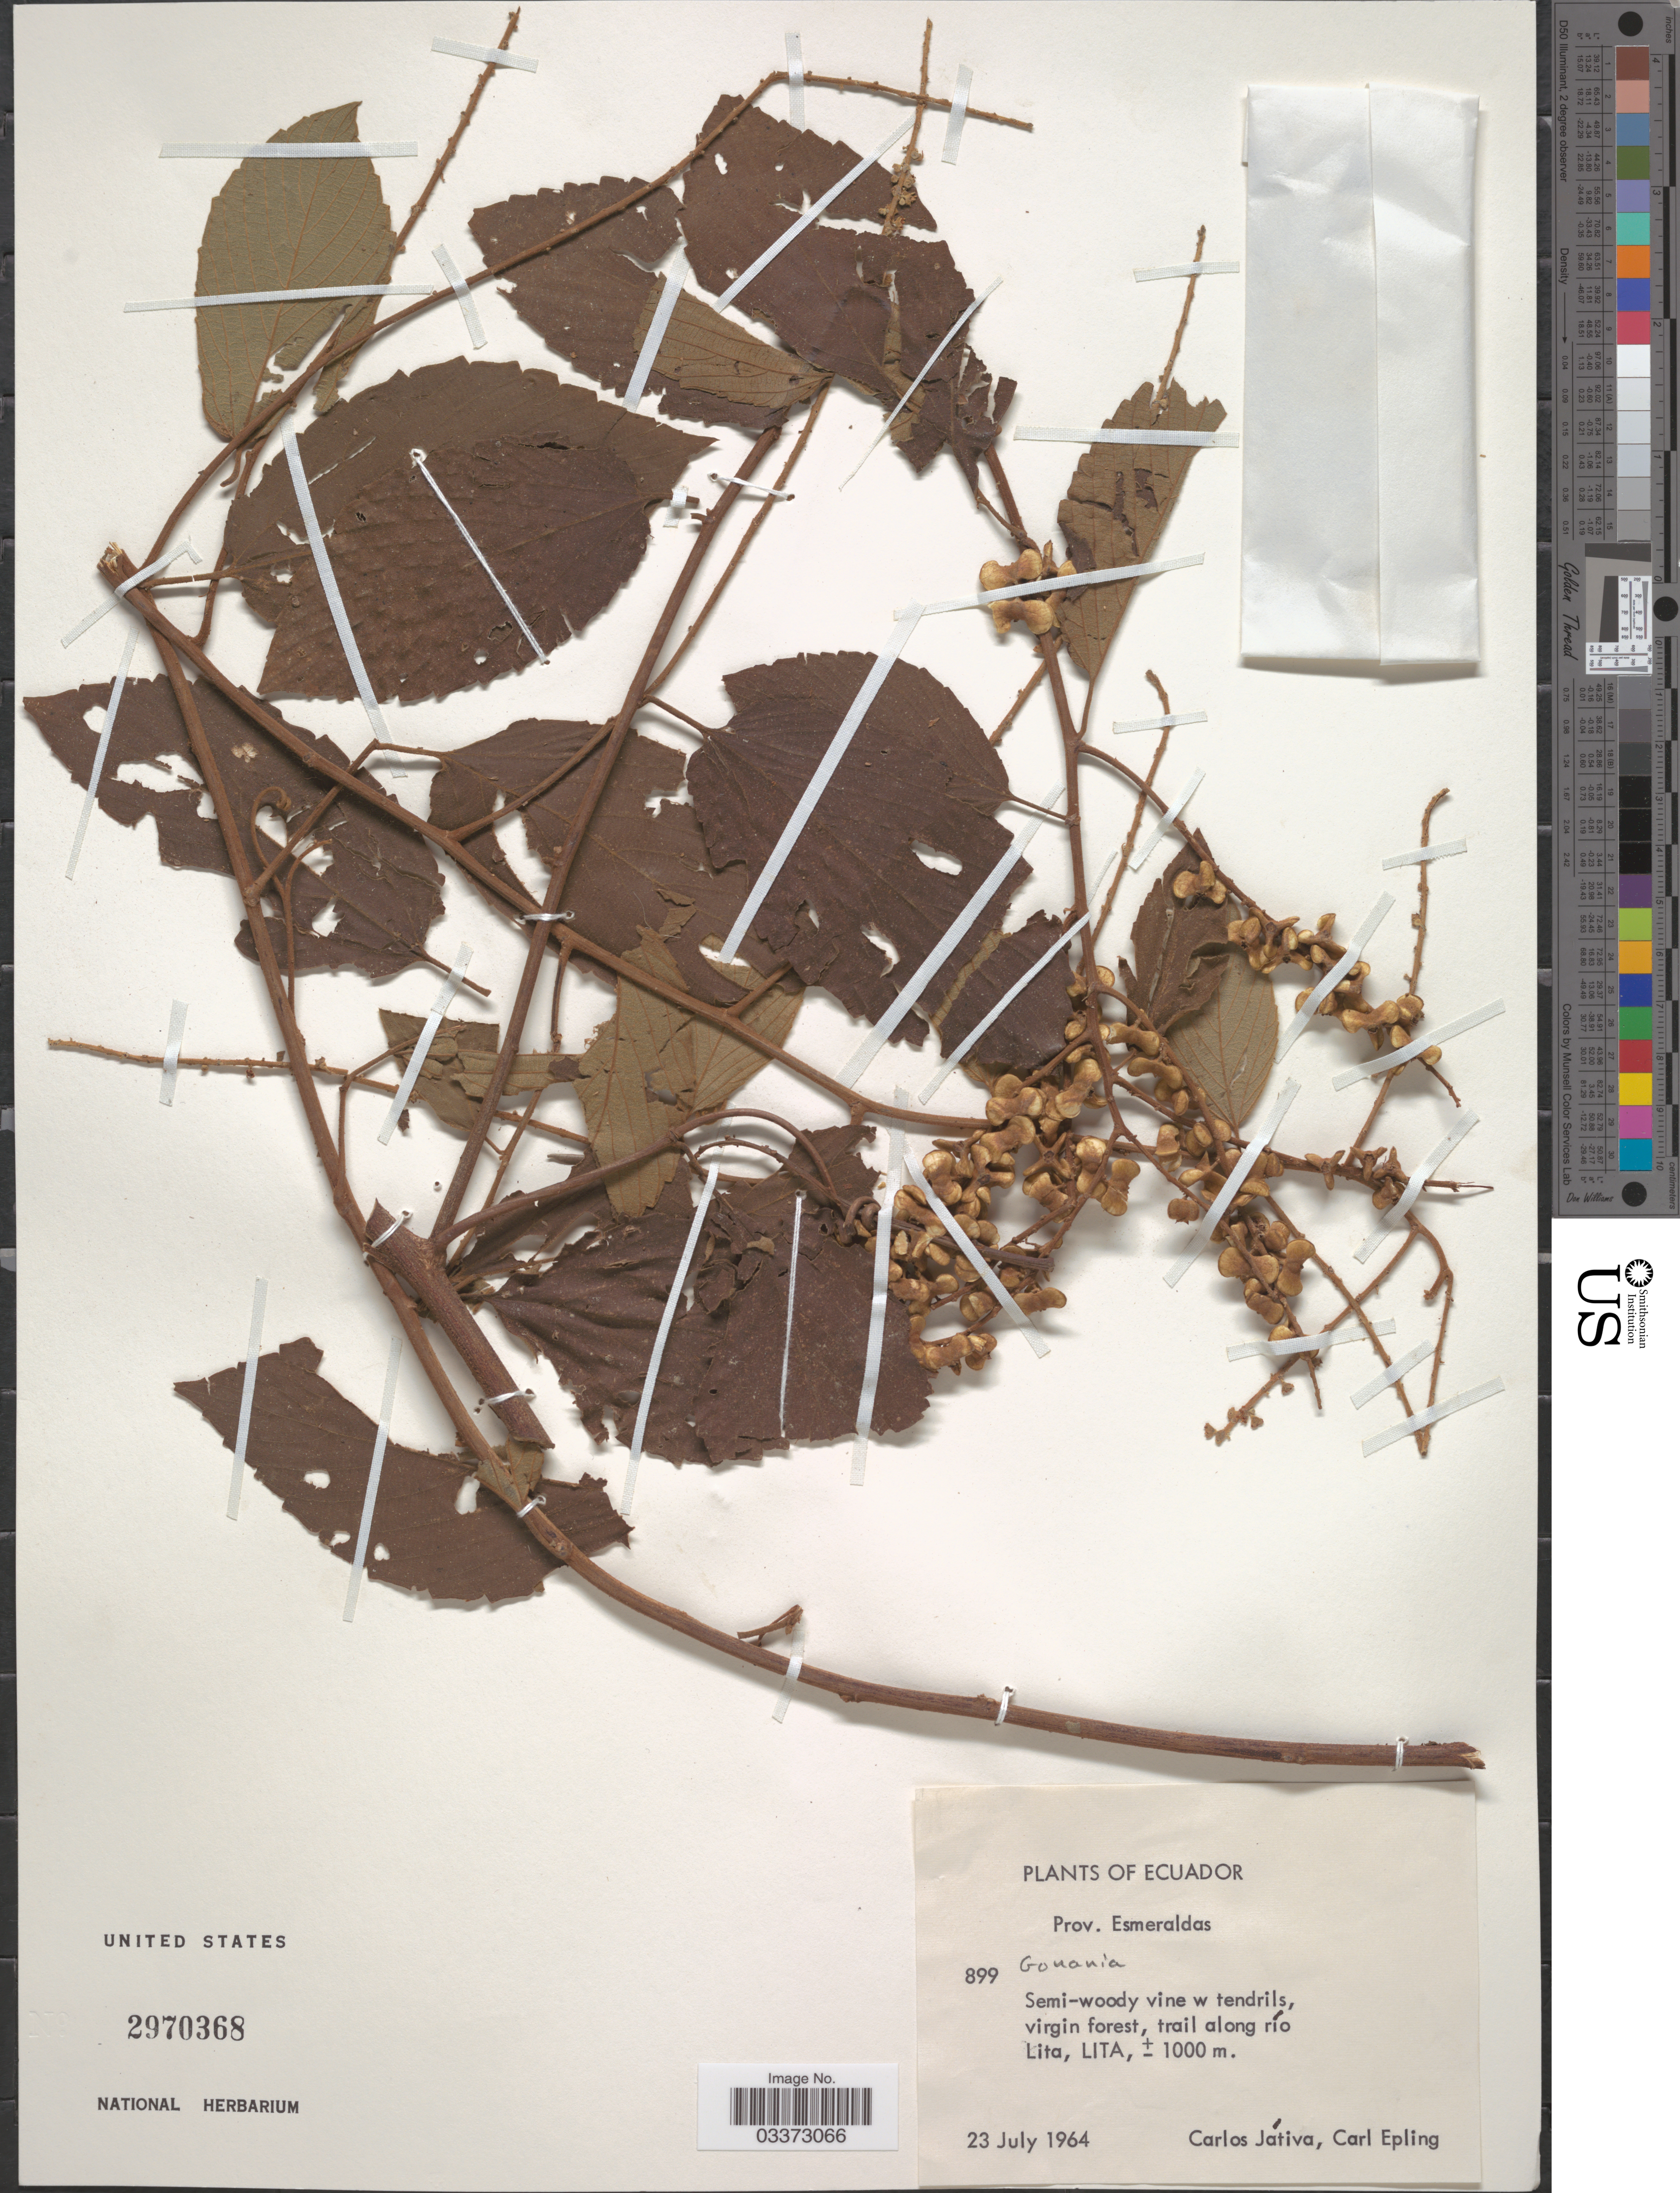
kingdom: Plantae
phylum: Tracheophyta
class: Magnoliopsida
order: Rosales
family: Rhamnaceae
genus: Gouania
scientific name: Gouania sp.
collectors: C. D. Játiva & C. C. Epling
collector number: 899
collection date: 1964-07-23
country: Ecuador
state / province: Esmeraldas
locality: Trail along río Lita, Lita.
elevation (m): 1000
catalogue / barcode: US 2970368